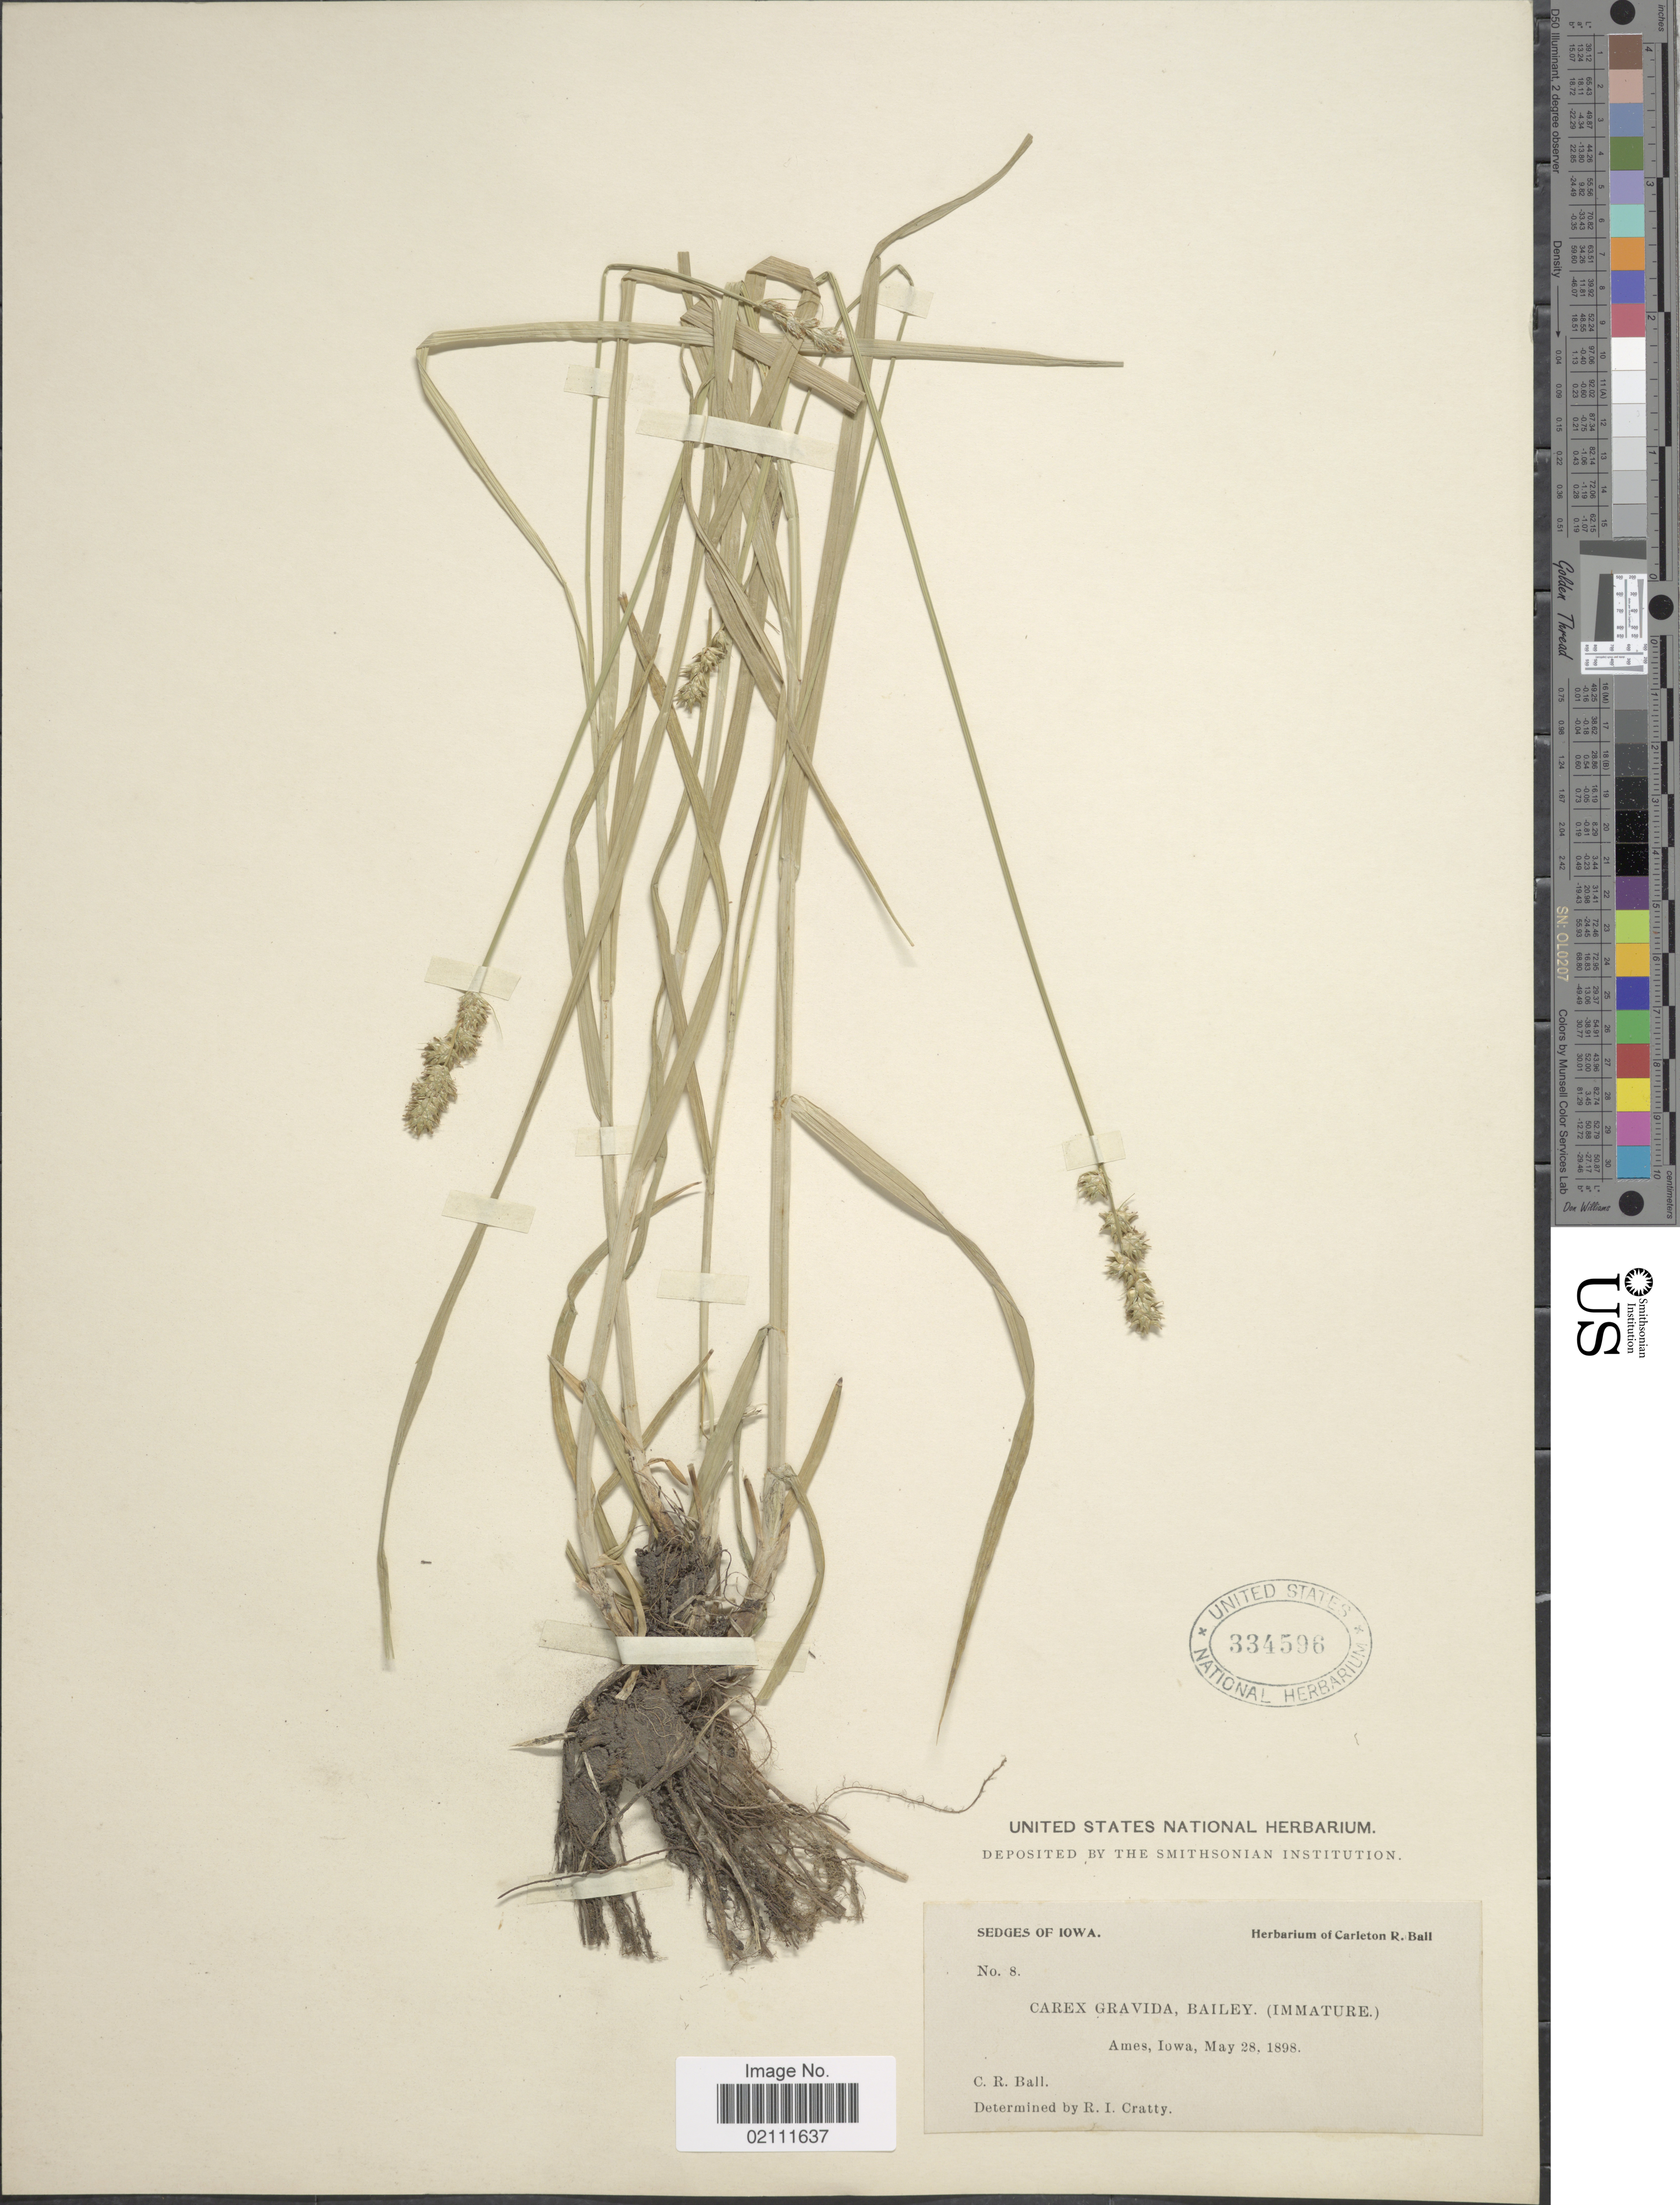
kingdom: Plantae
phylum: Tracheophyta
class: Liliopsida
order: Poales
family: Cyperaceae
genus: Carex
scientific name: Carex gravida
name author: L.H. Bailey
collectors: C. R. Ball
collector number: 8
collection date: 1898-05-28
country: United States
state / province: Iowa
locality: Ames.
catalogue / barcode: US 334596